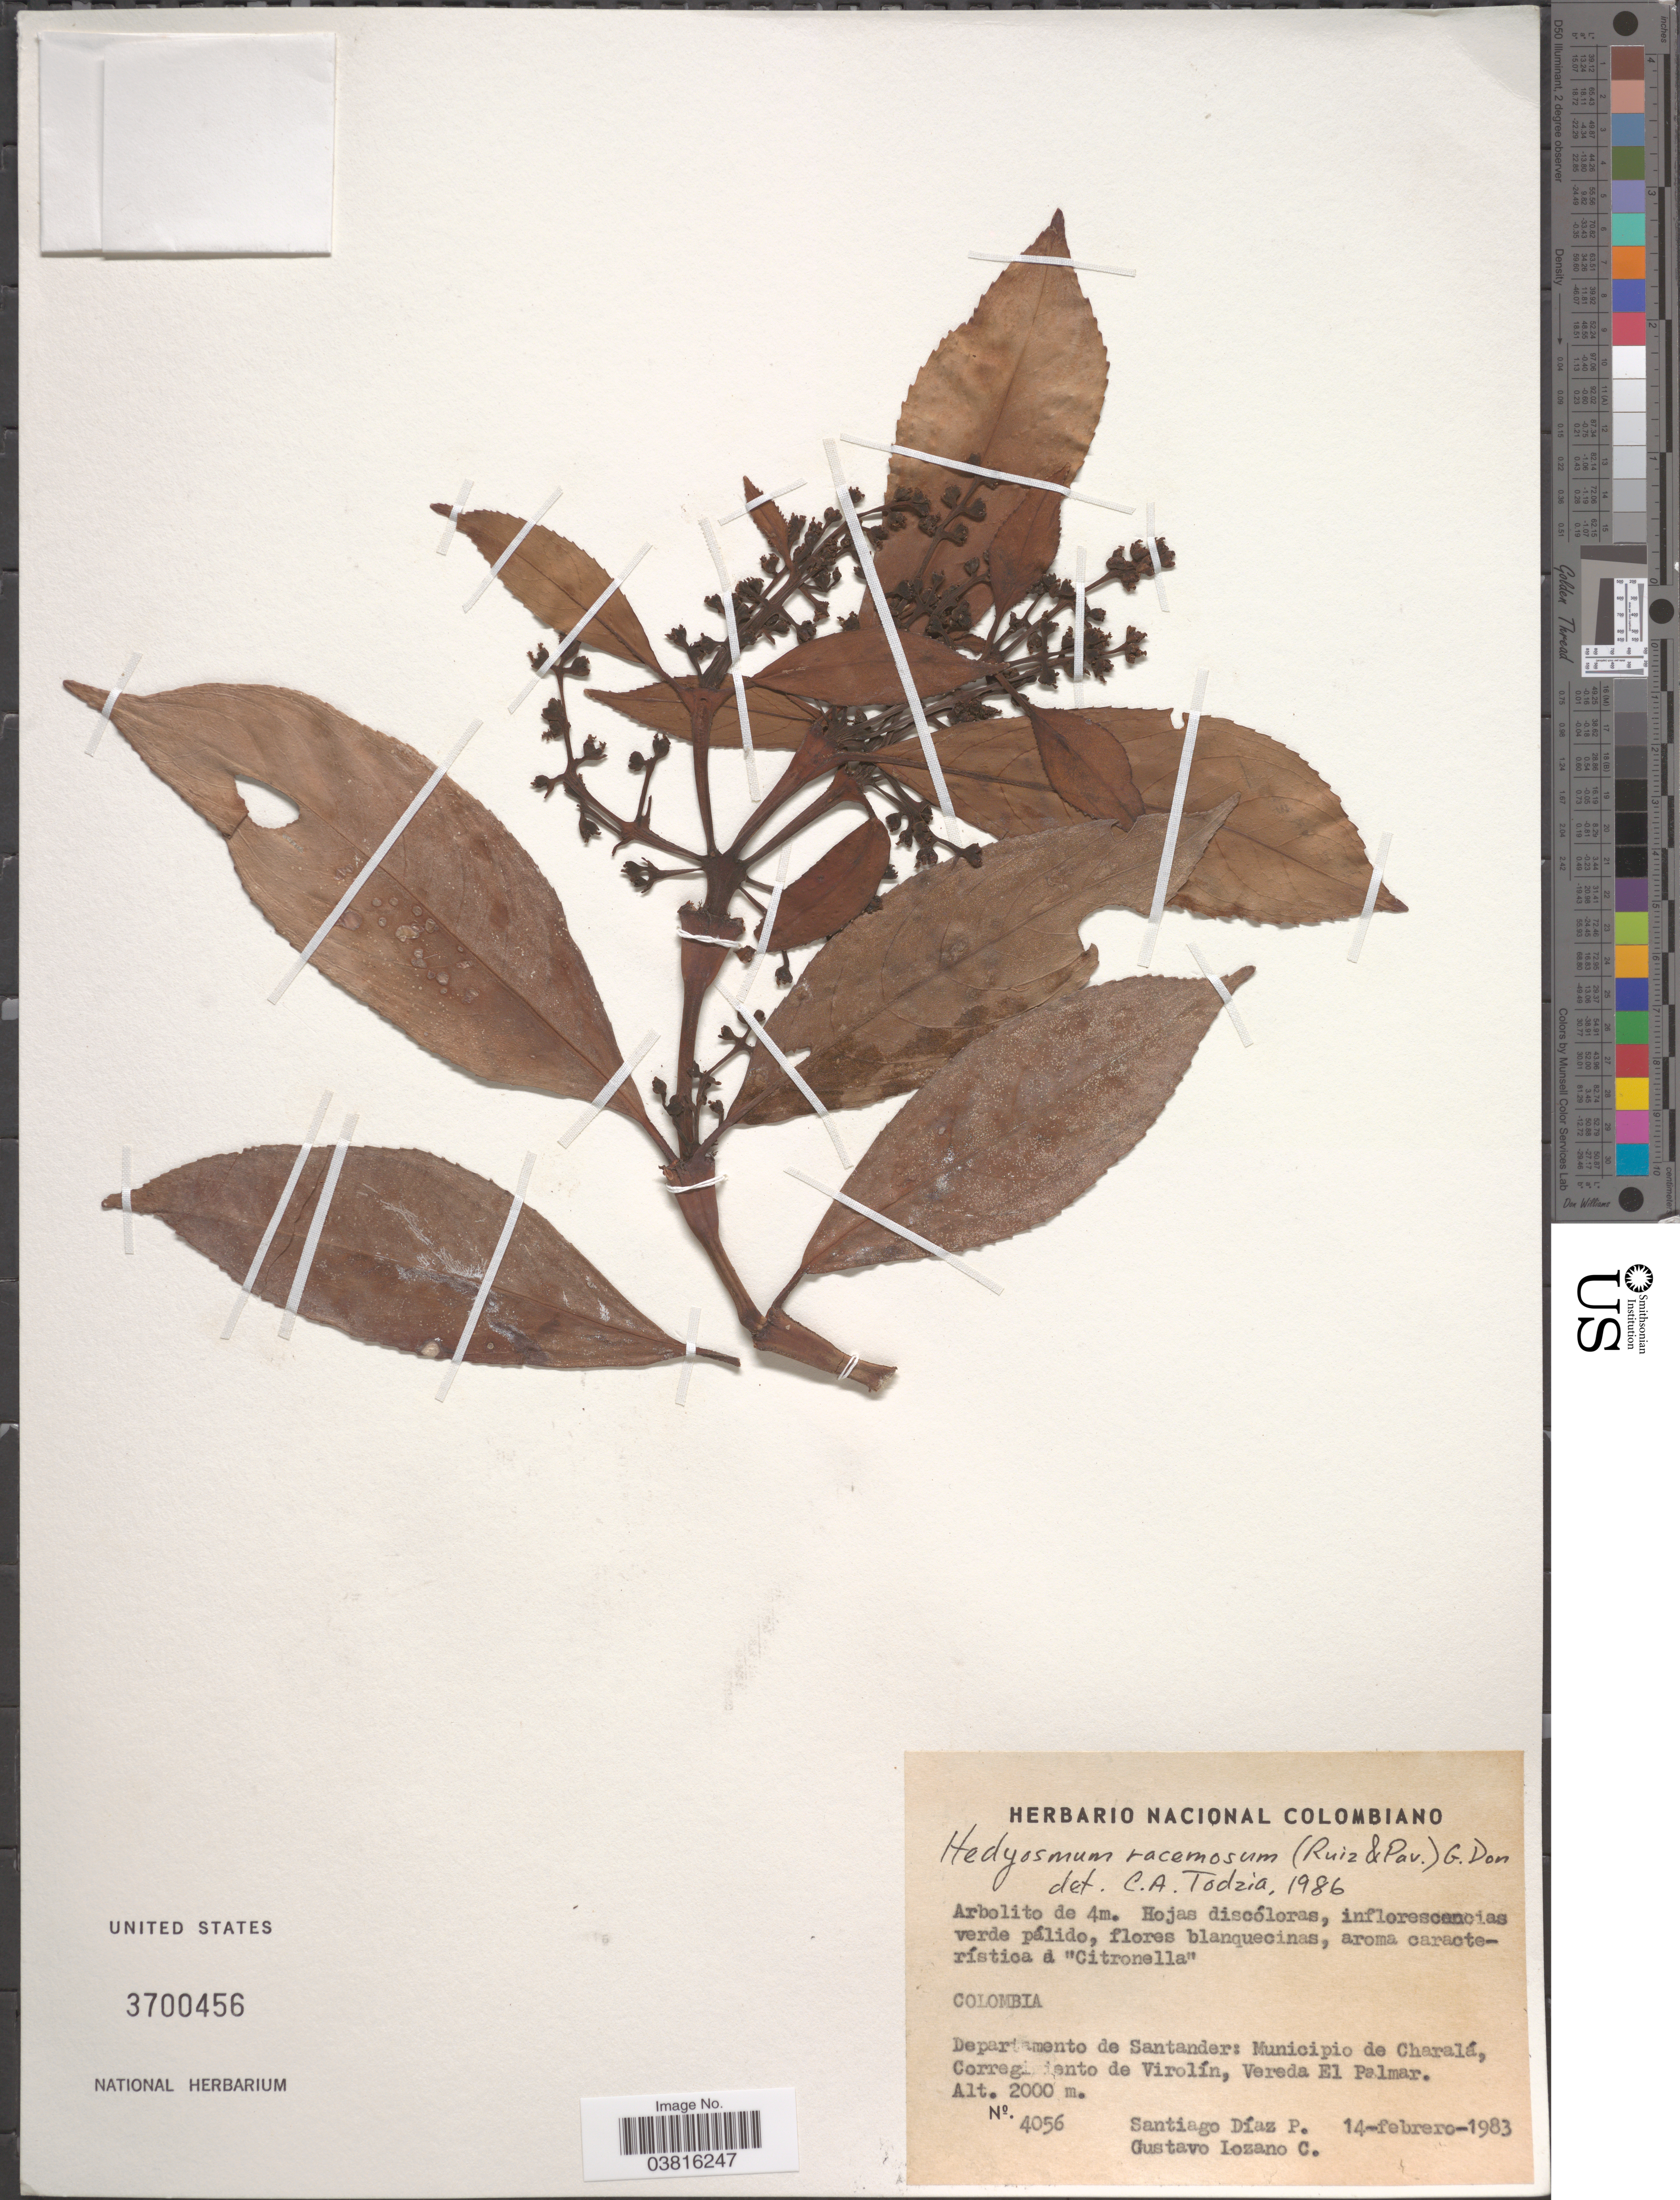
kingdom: Plantae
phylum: Tracheophyta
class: Magnoliopsida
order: Chloranthales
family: Chloranthaceae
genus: Hedyosmum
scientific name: Hedyosmum racemosum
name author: (Ruiz & Pav.) G. Don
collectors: S. Diaz P. & G. Lozano-Contreras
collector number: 4056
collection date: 1983-02-14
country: Colombia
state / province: Santander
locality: Departamento de Santander: Municipio de Charalá, Corregimiento de Virolín, Verede El Palmar.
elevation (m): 2000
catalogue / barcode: US 3700456